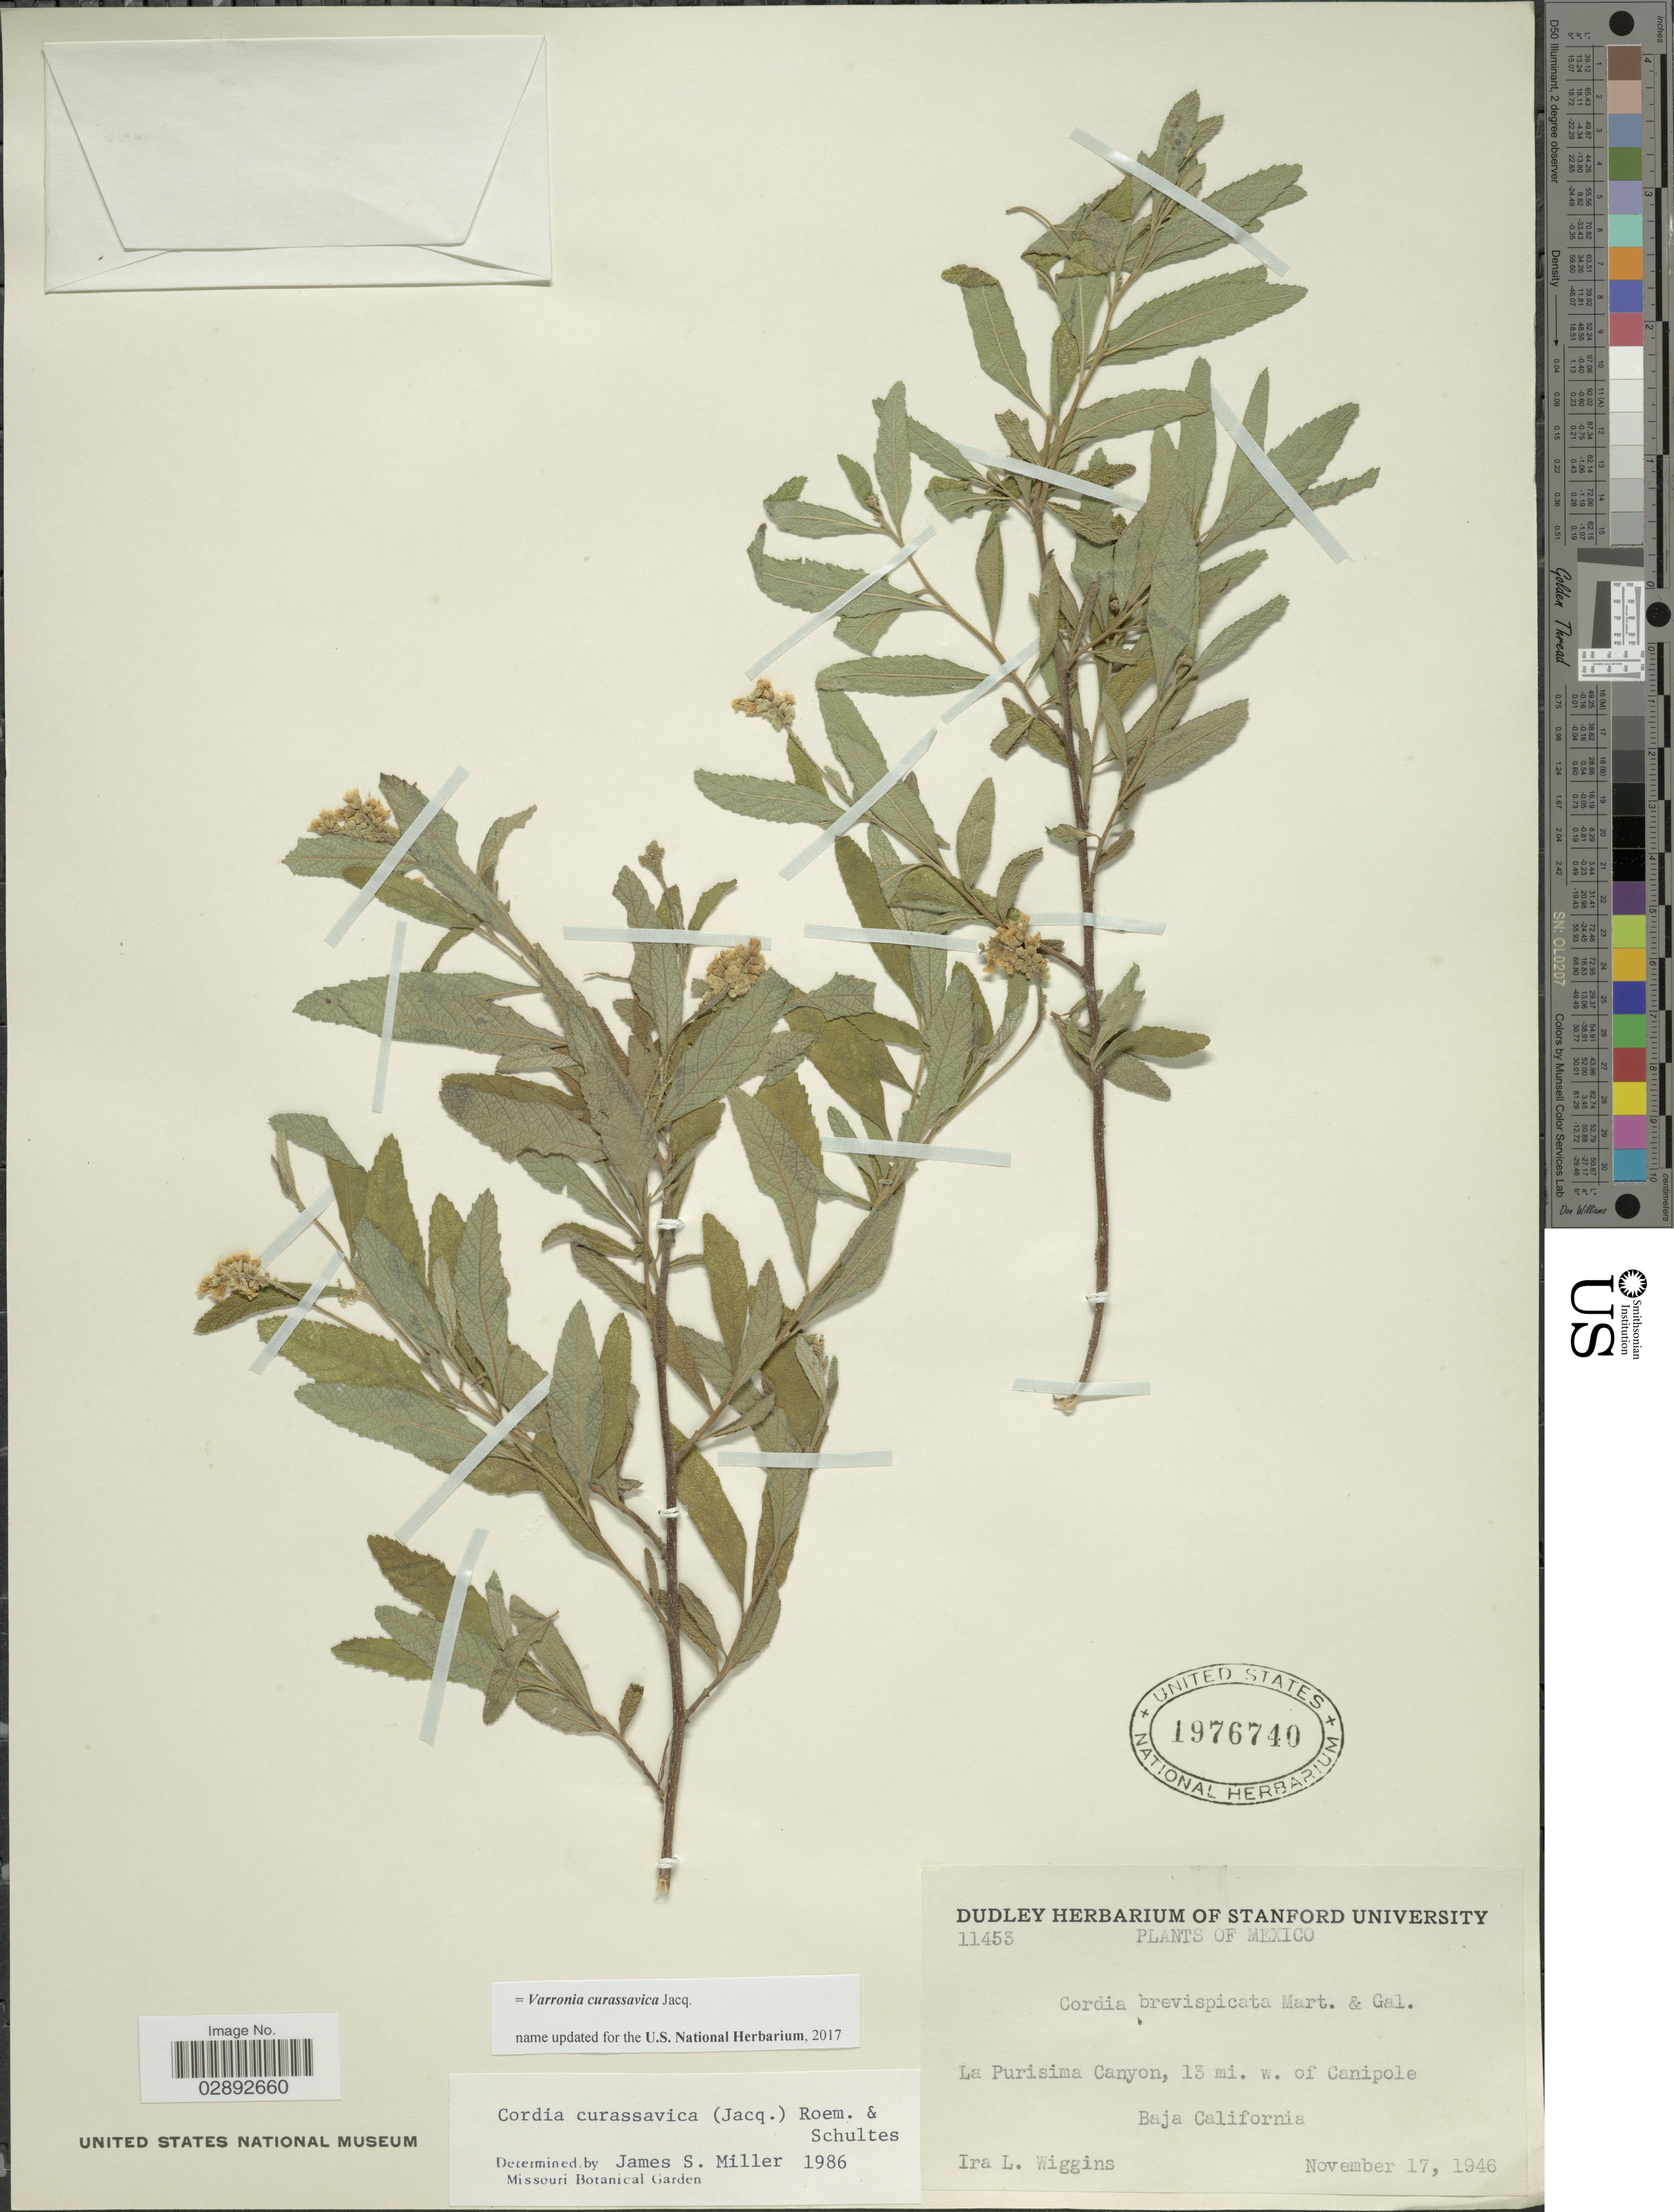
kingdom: Plantae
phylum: Tracheophyta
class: Magnoliopsida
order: Boraginales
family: Cordiaceae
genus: Varronia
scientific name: Varronia curassavica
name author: Jacq.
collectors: I. L. Wiggins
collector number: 11453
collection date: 1946-11-17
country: Mexico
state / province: Baja California Sur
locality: La Purisima Canyon, 13 mi. w. of Canipole.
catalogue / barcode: US 1976740